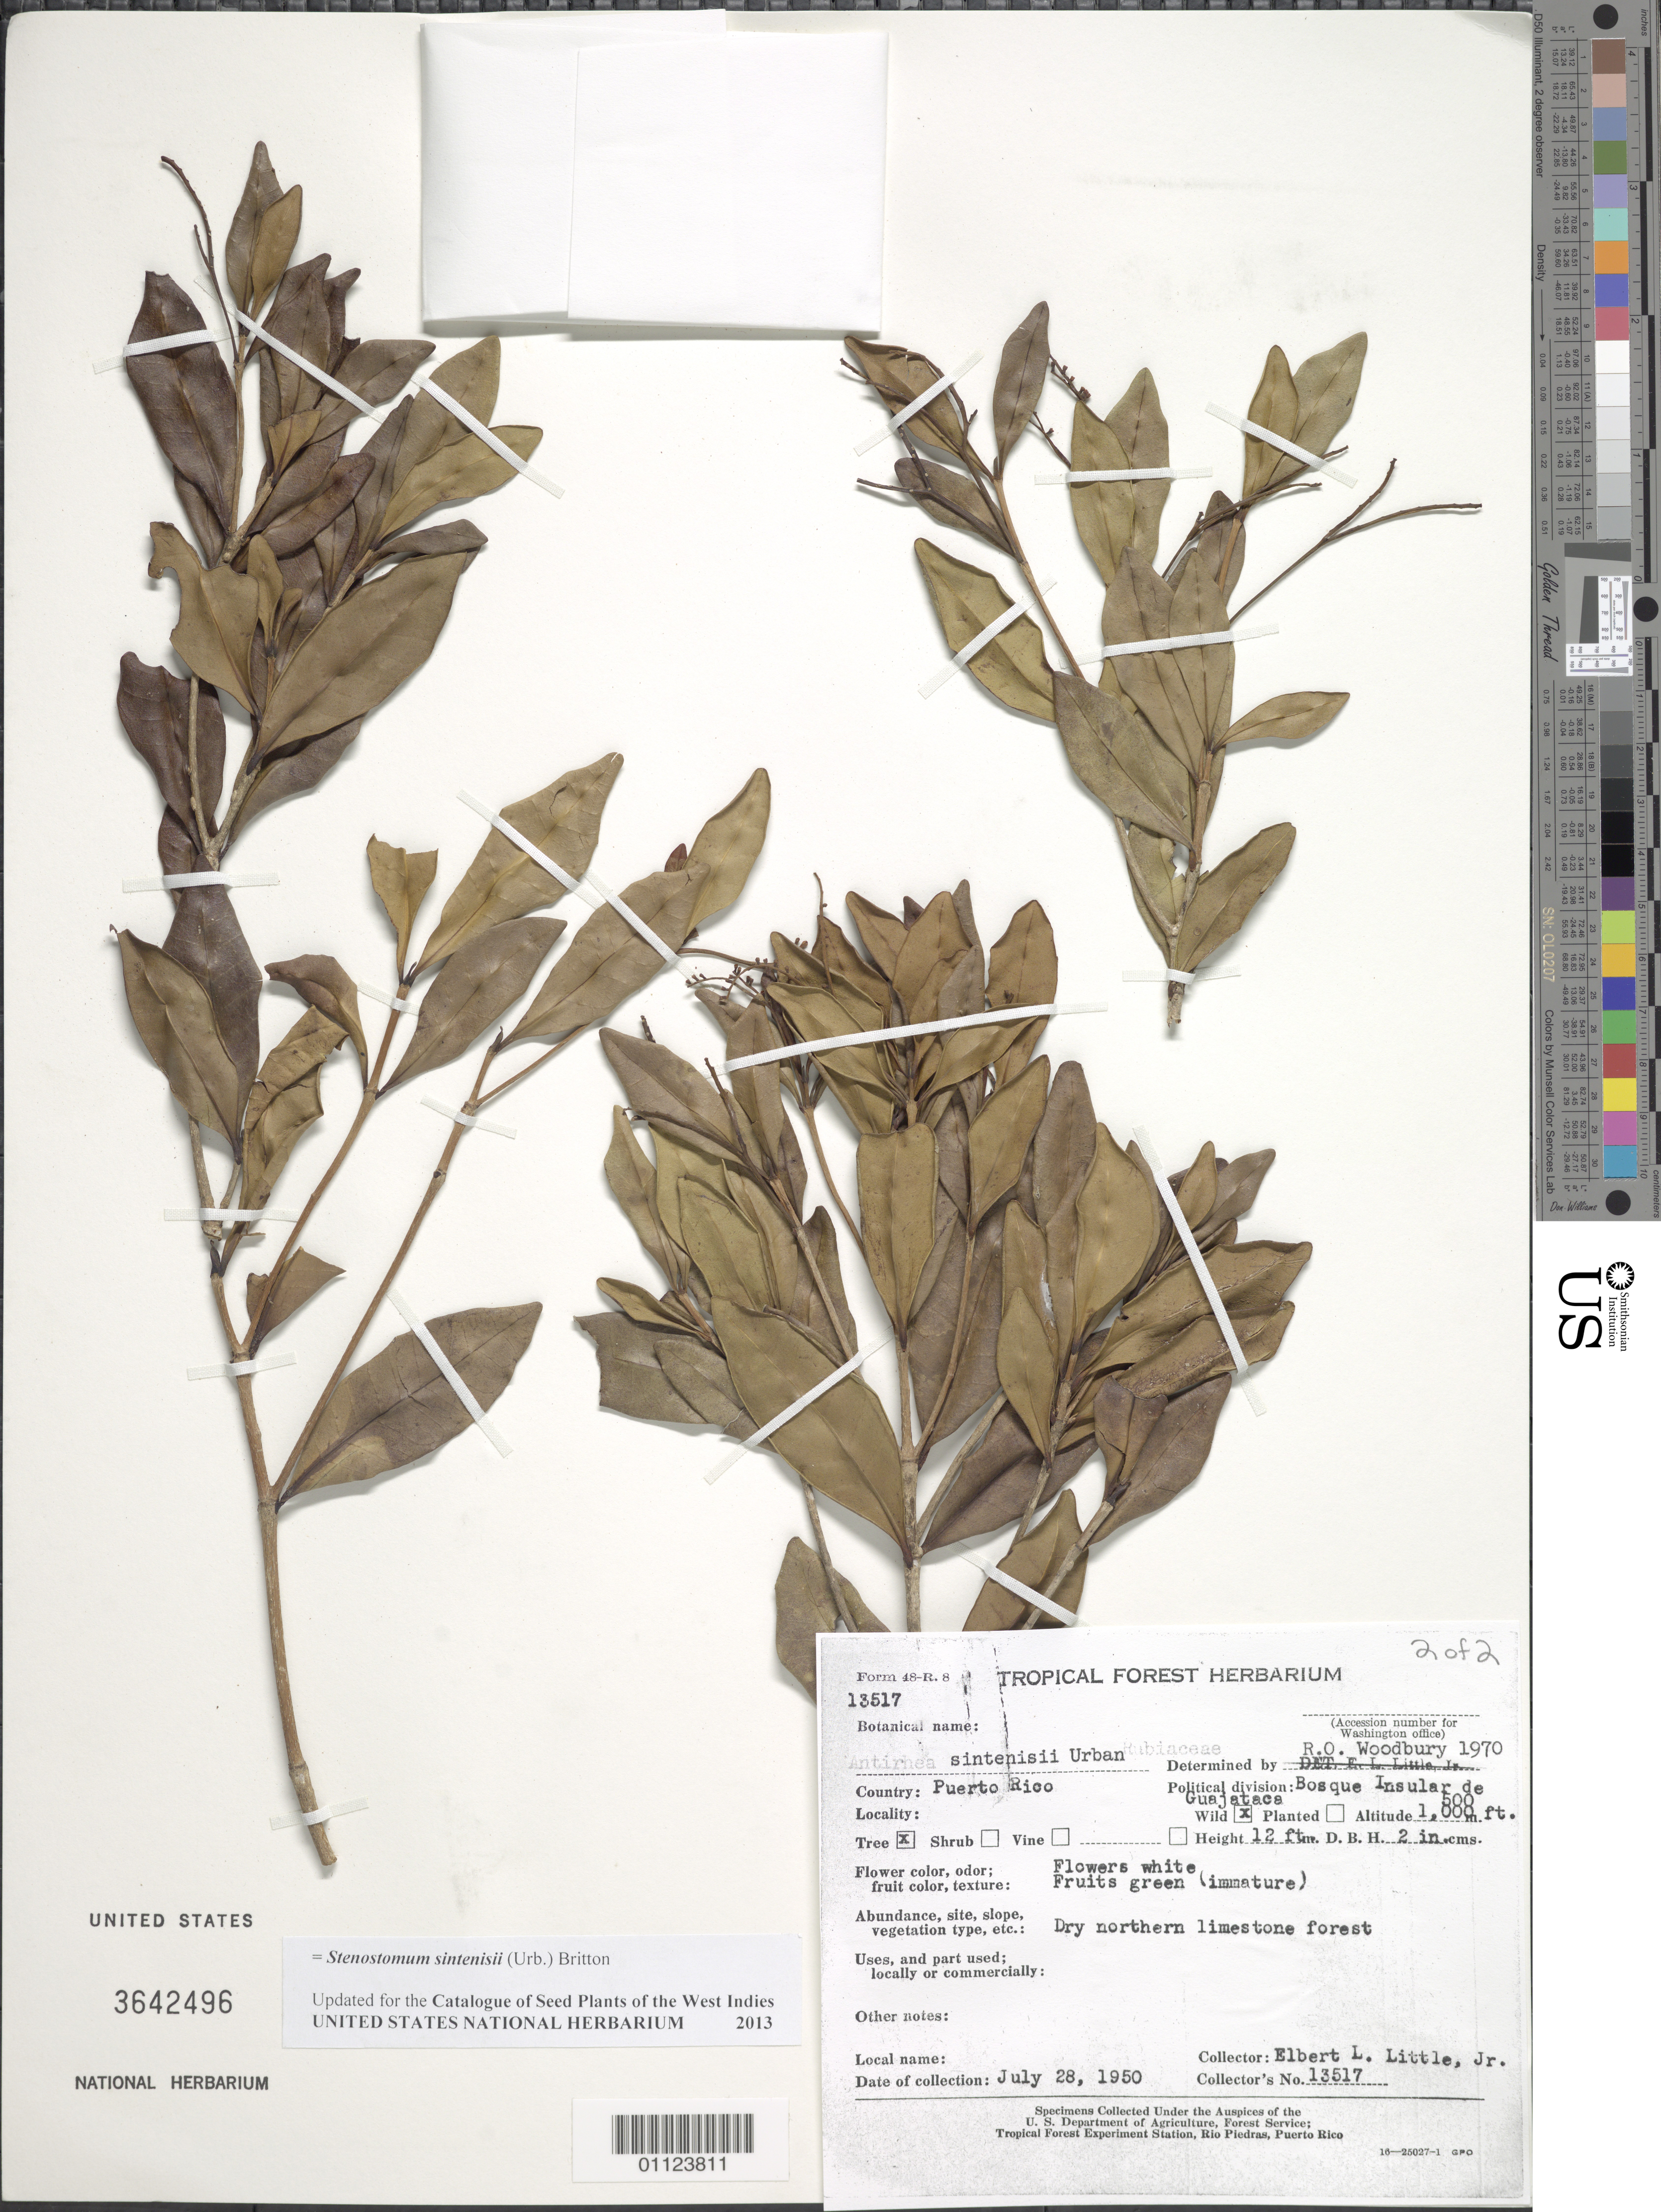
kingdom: Plantae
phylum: Tracheophyta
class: Magnoliopsida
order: Gentianales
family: Rubiaceae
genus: Stenostomum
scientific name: Stenostomum sintenisii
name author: (Urb.) Britton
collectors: E. L. Little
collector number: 13517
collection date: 1950-07-28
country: Puerto Rico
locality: Bosque Insular de Buajataca.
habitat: Dry northern limestone forest.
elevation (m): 152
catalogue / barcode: US 3642496